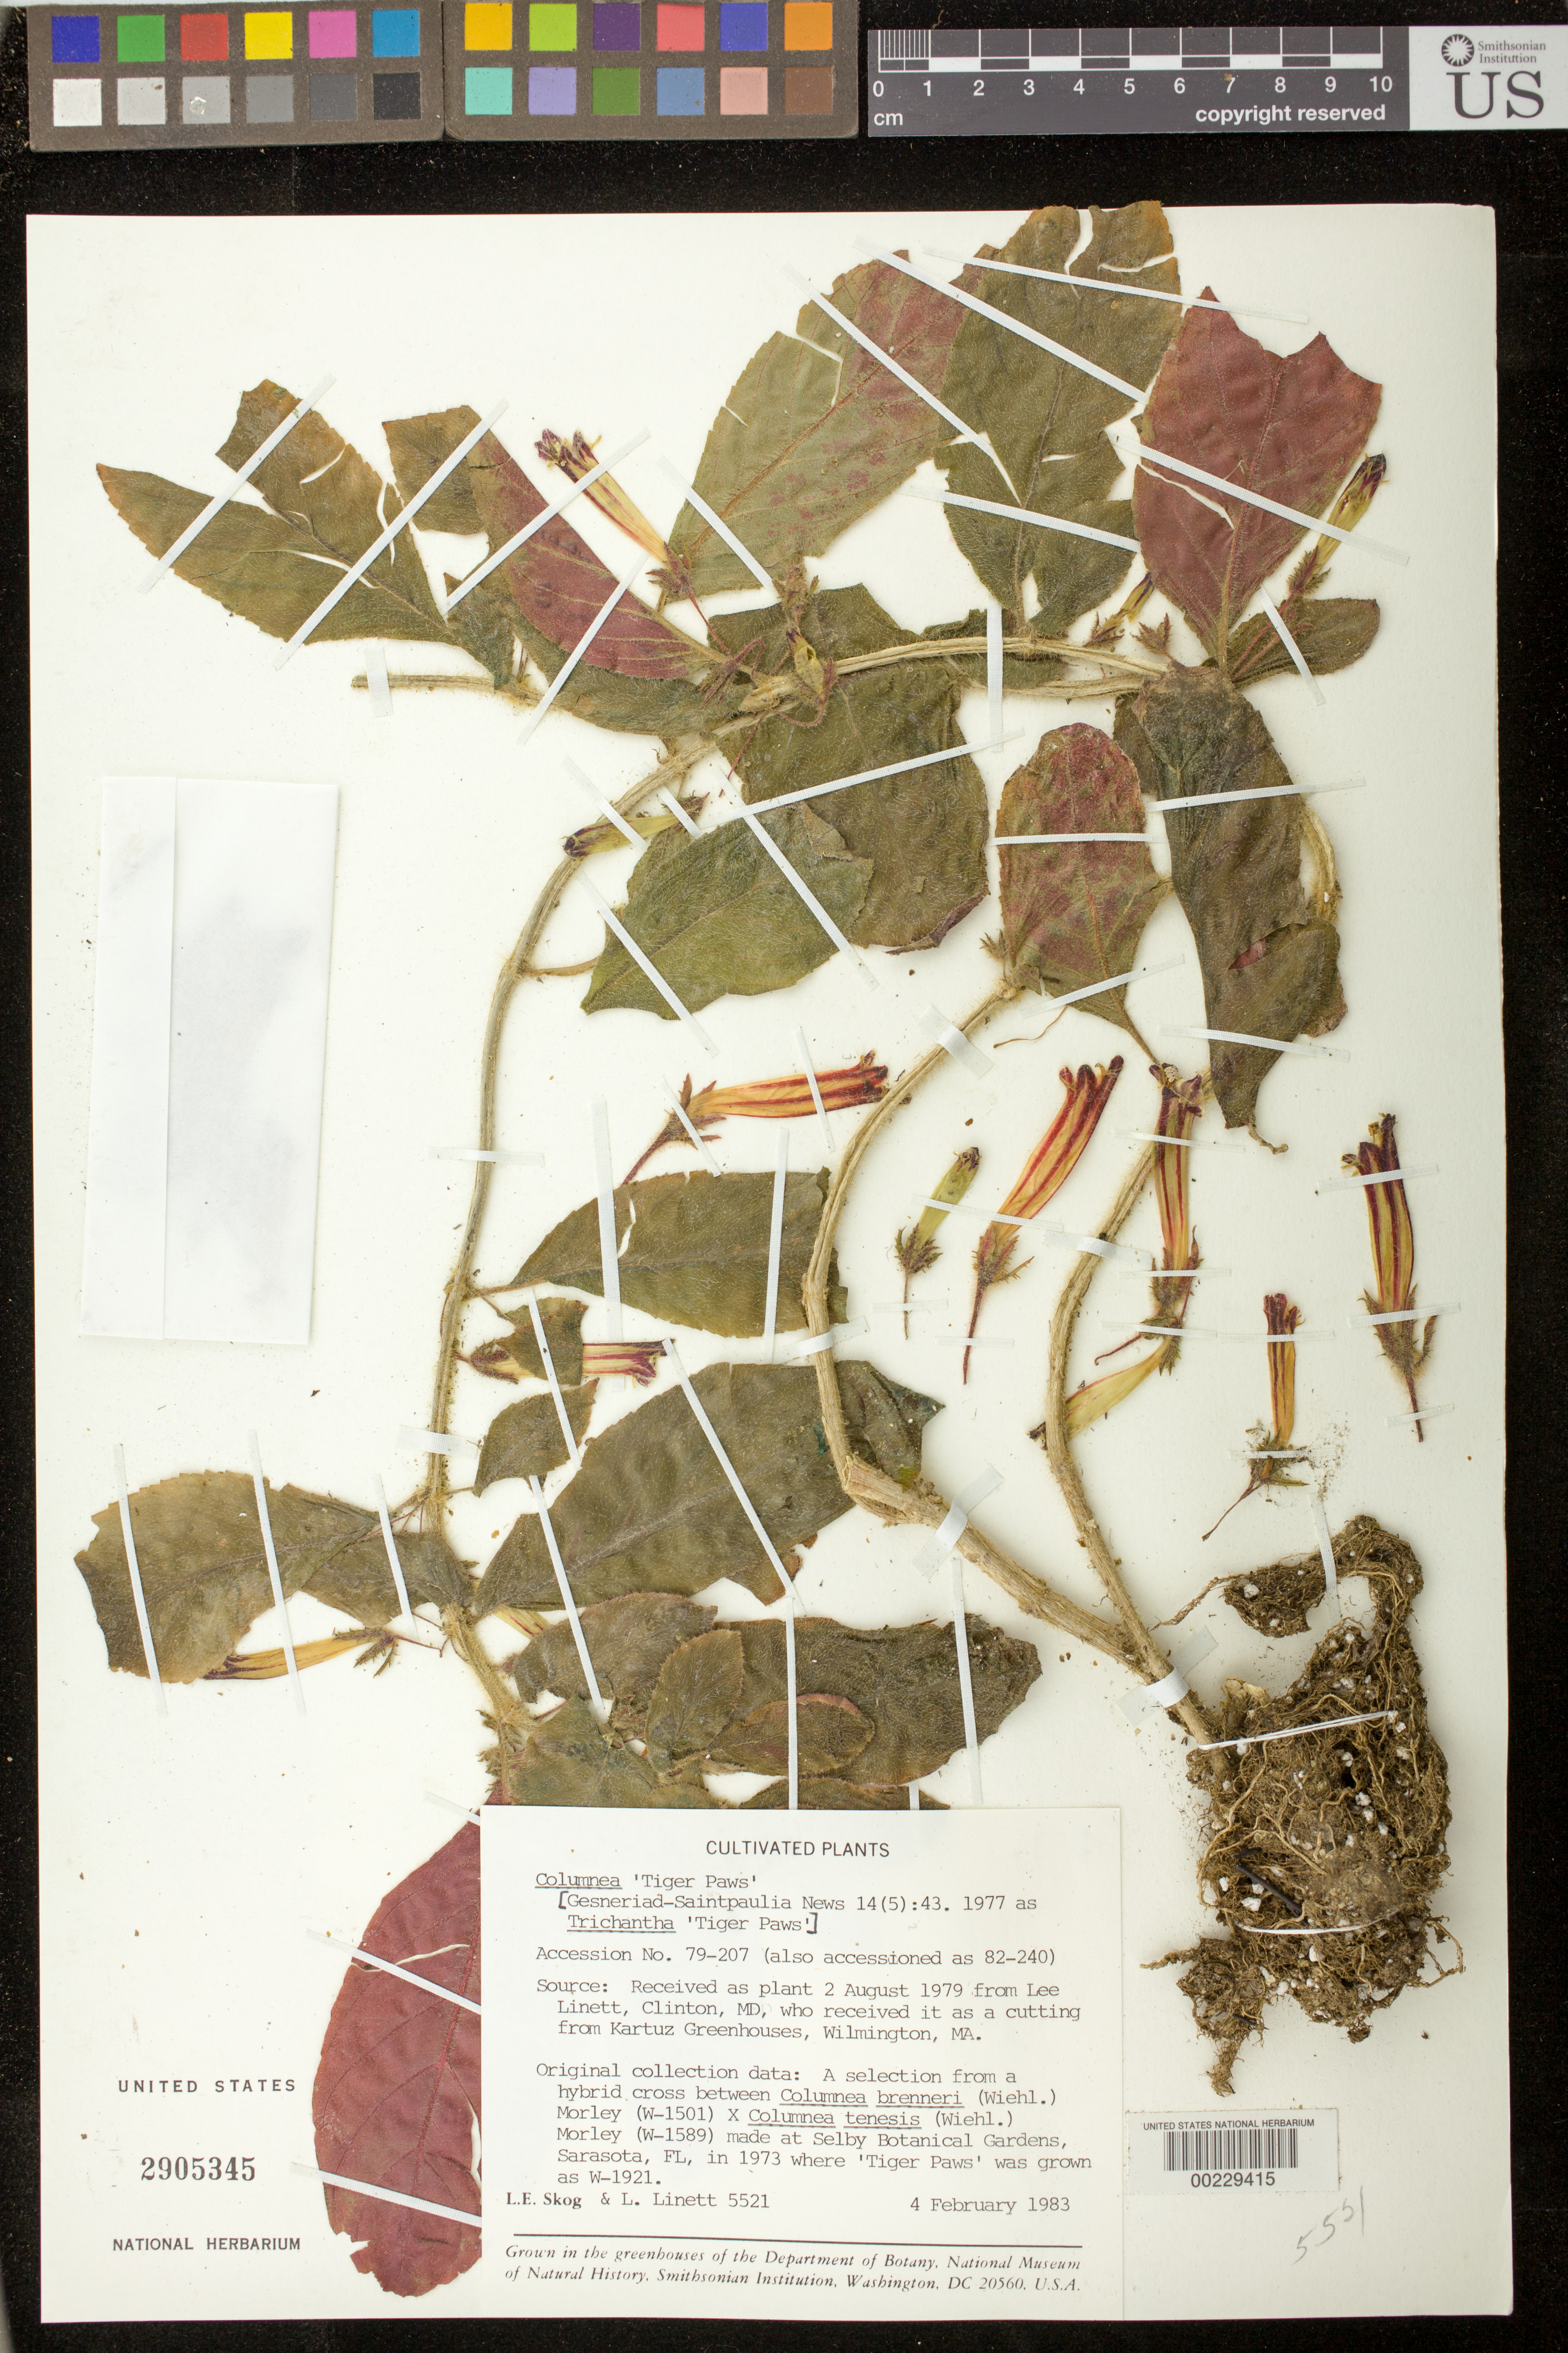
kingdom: Plantae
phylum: Tracheophyta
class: Magnoliopsida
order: Lamiales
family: Gesneriaceae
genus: Columnea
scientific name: Columnea 'Tiger Paws'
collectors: L. E. Skog & L. Linett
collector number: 5521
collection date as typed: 04 Feb 1983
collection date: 1983-02-04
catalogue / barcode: US 2905345